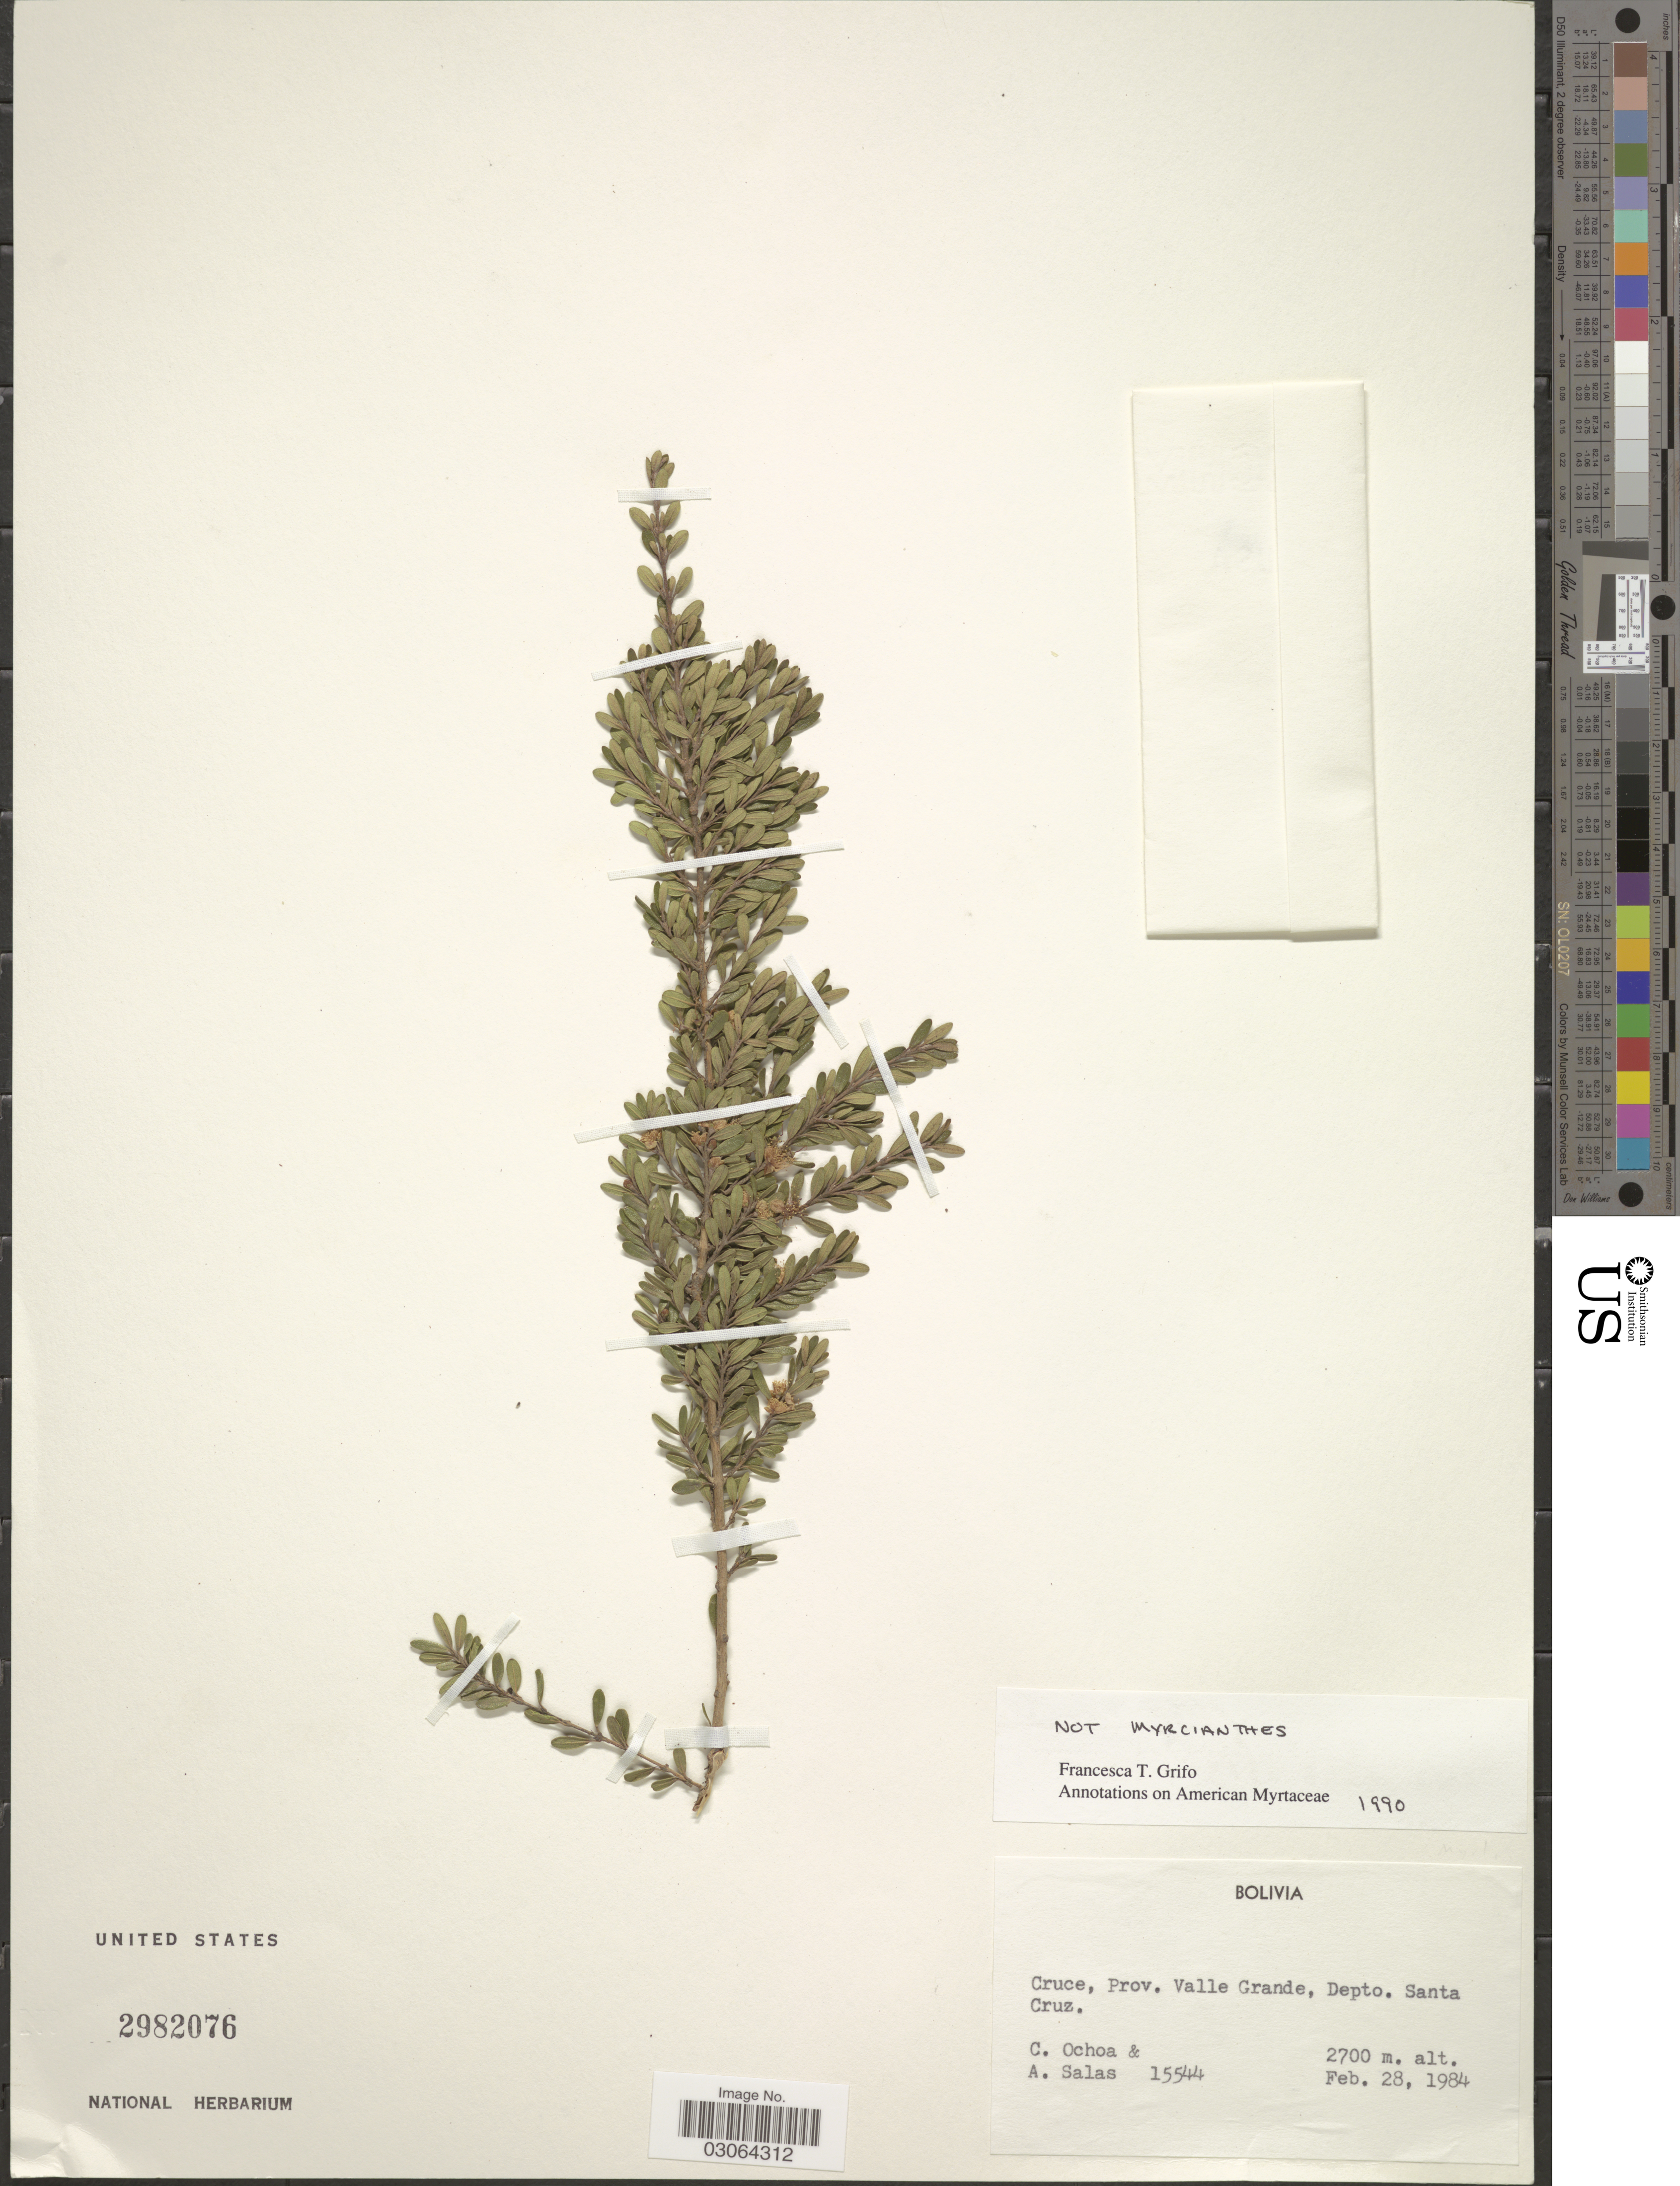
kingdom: Plantae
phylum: Tracheophyta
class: Magnoliopsida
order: Myrtales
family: Myrtaceae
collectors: A. Salas & C. Ochoa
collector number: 15544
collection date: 1984-02-28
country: Bolivia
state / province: Santa Cruz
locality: Cruce, Prov. Valle Grande, Depto. Santa Cruz.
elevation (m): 2700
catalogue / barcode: US 2982076